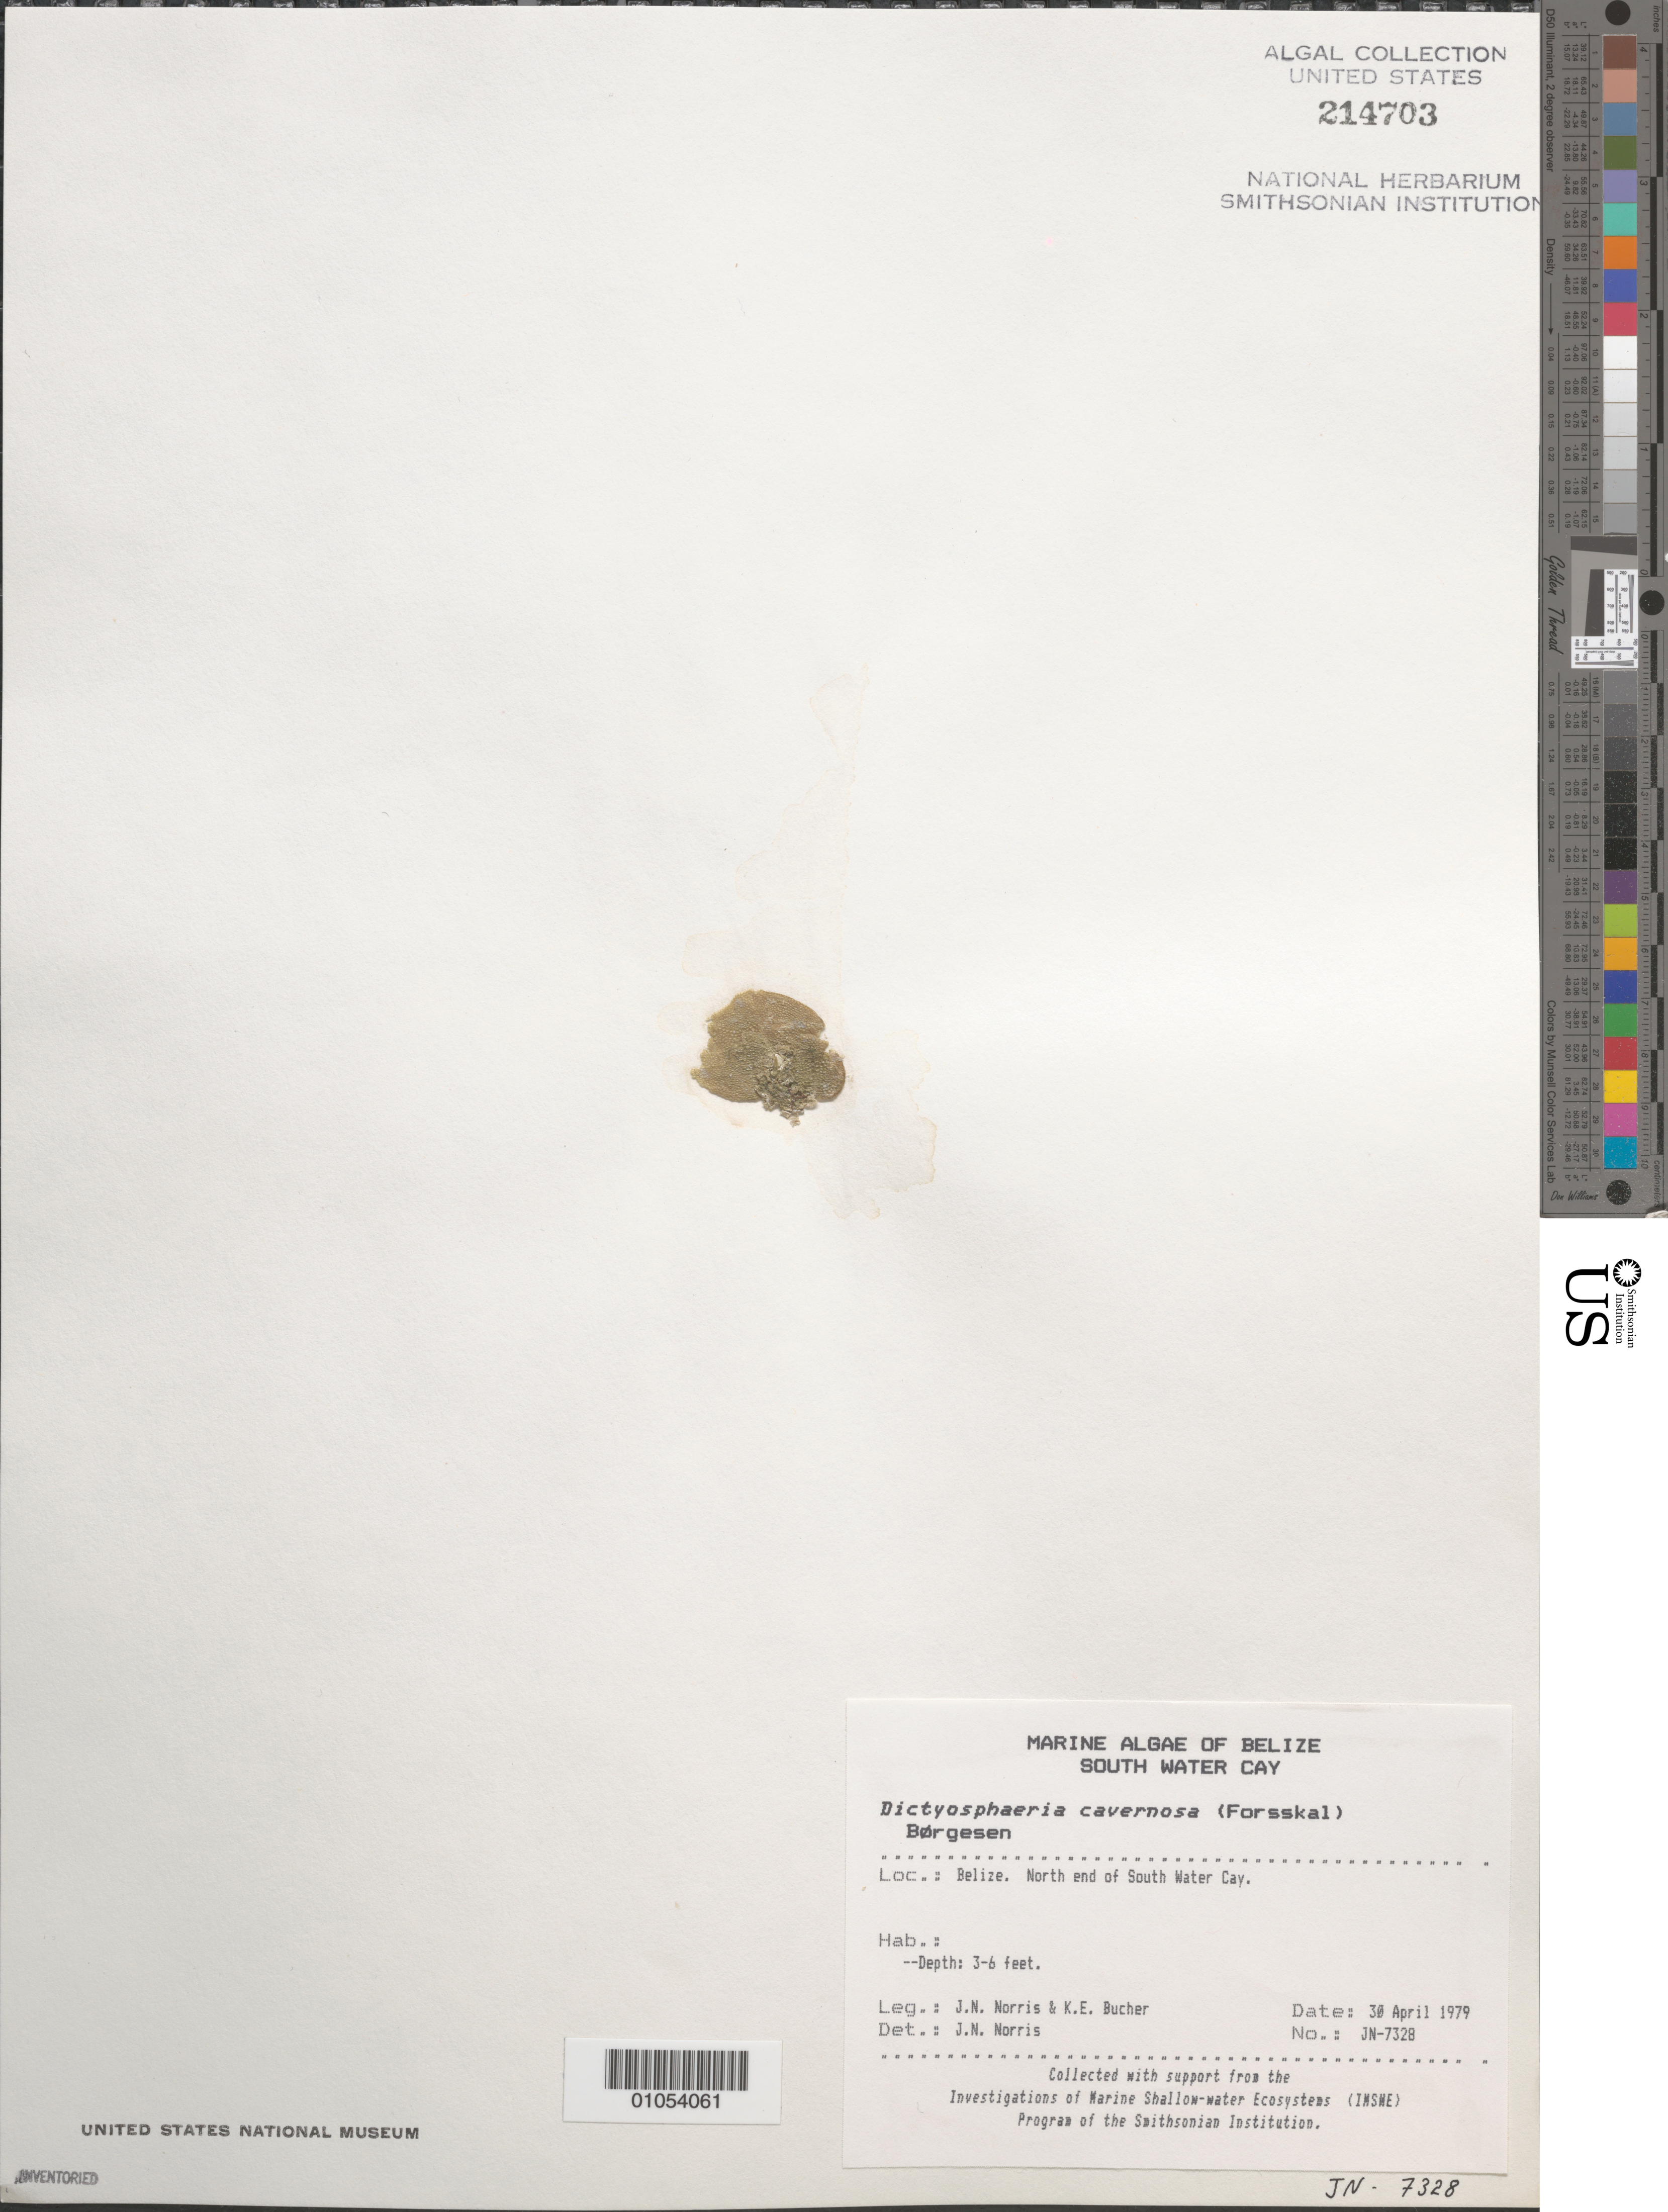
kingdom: Plantae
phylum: Chlorophyta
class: Ulvophyceae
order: Siphonocladales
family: Siphonocladaceae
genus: Dictyosphaeria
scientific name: Dictyosphaeria cavernosa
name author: (Forssk.) Børgesen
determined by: Norris, James N.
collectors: J. N. Norris & K. E. Bucher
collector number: JN-7328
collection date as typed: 30 Apr 1979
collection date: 1979-04-30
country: Belize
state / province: Stann Creek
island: South Water Cay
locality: North end of the cay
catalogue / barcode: US 214703